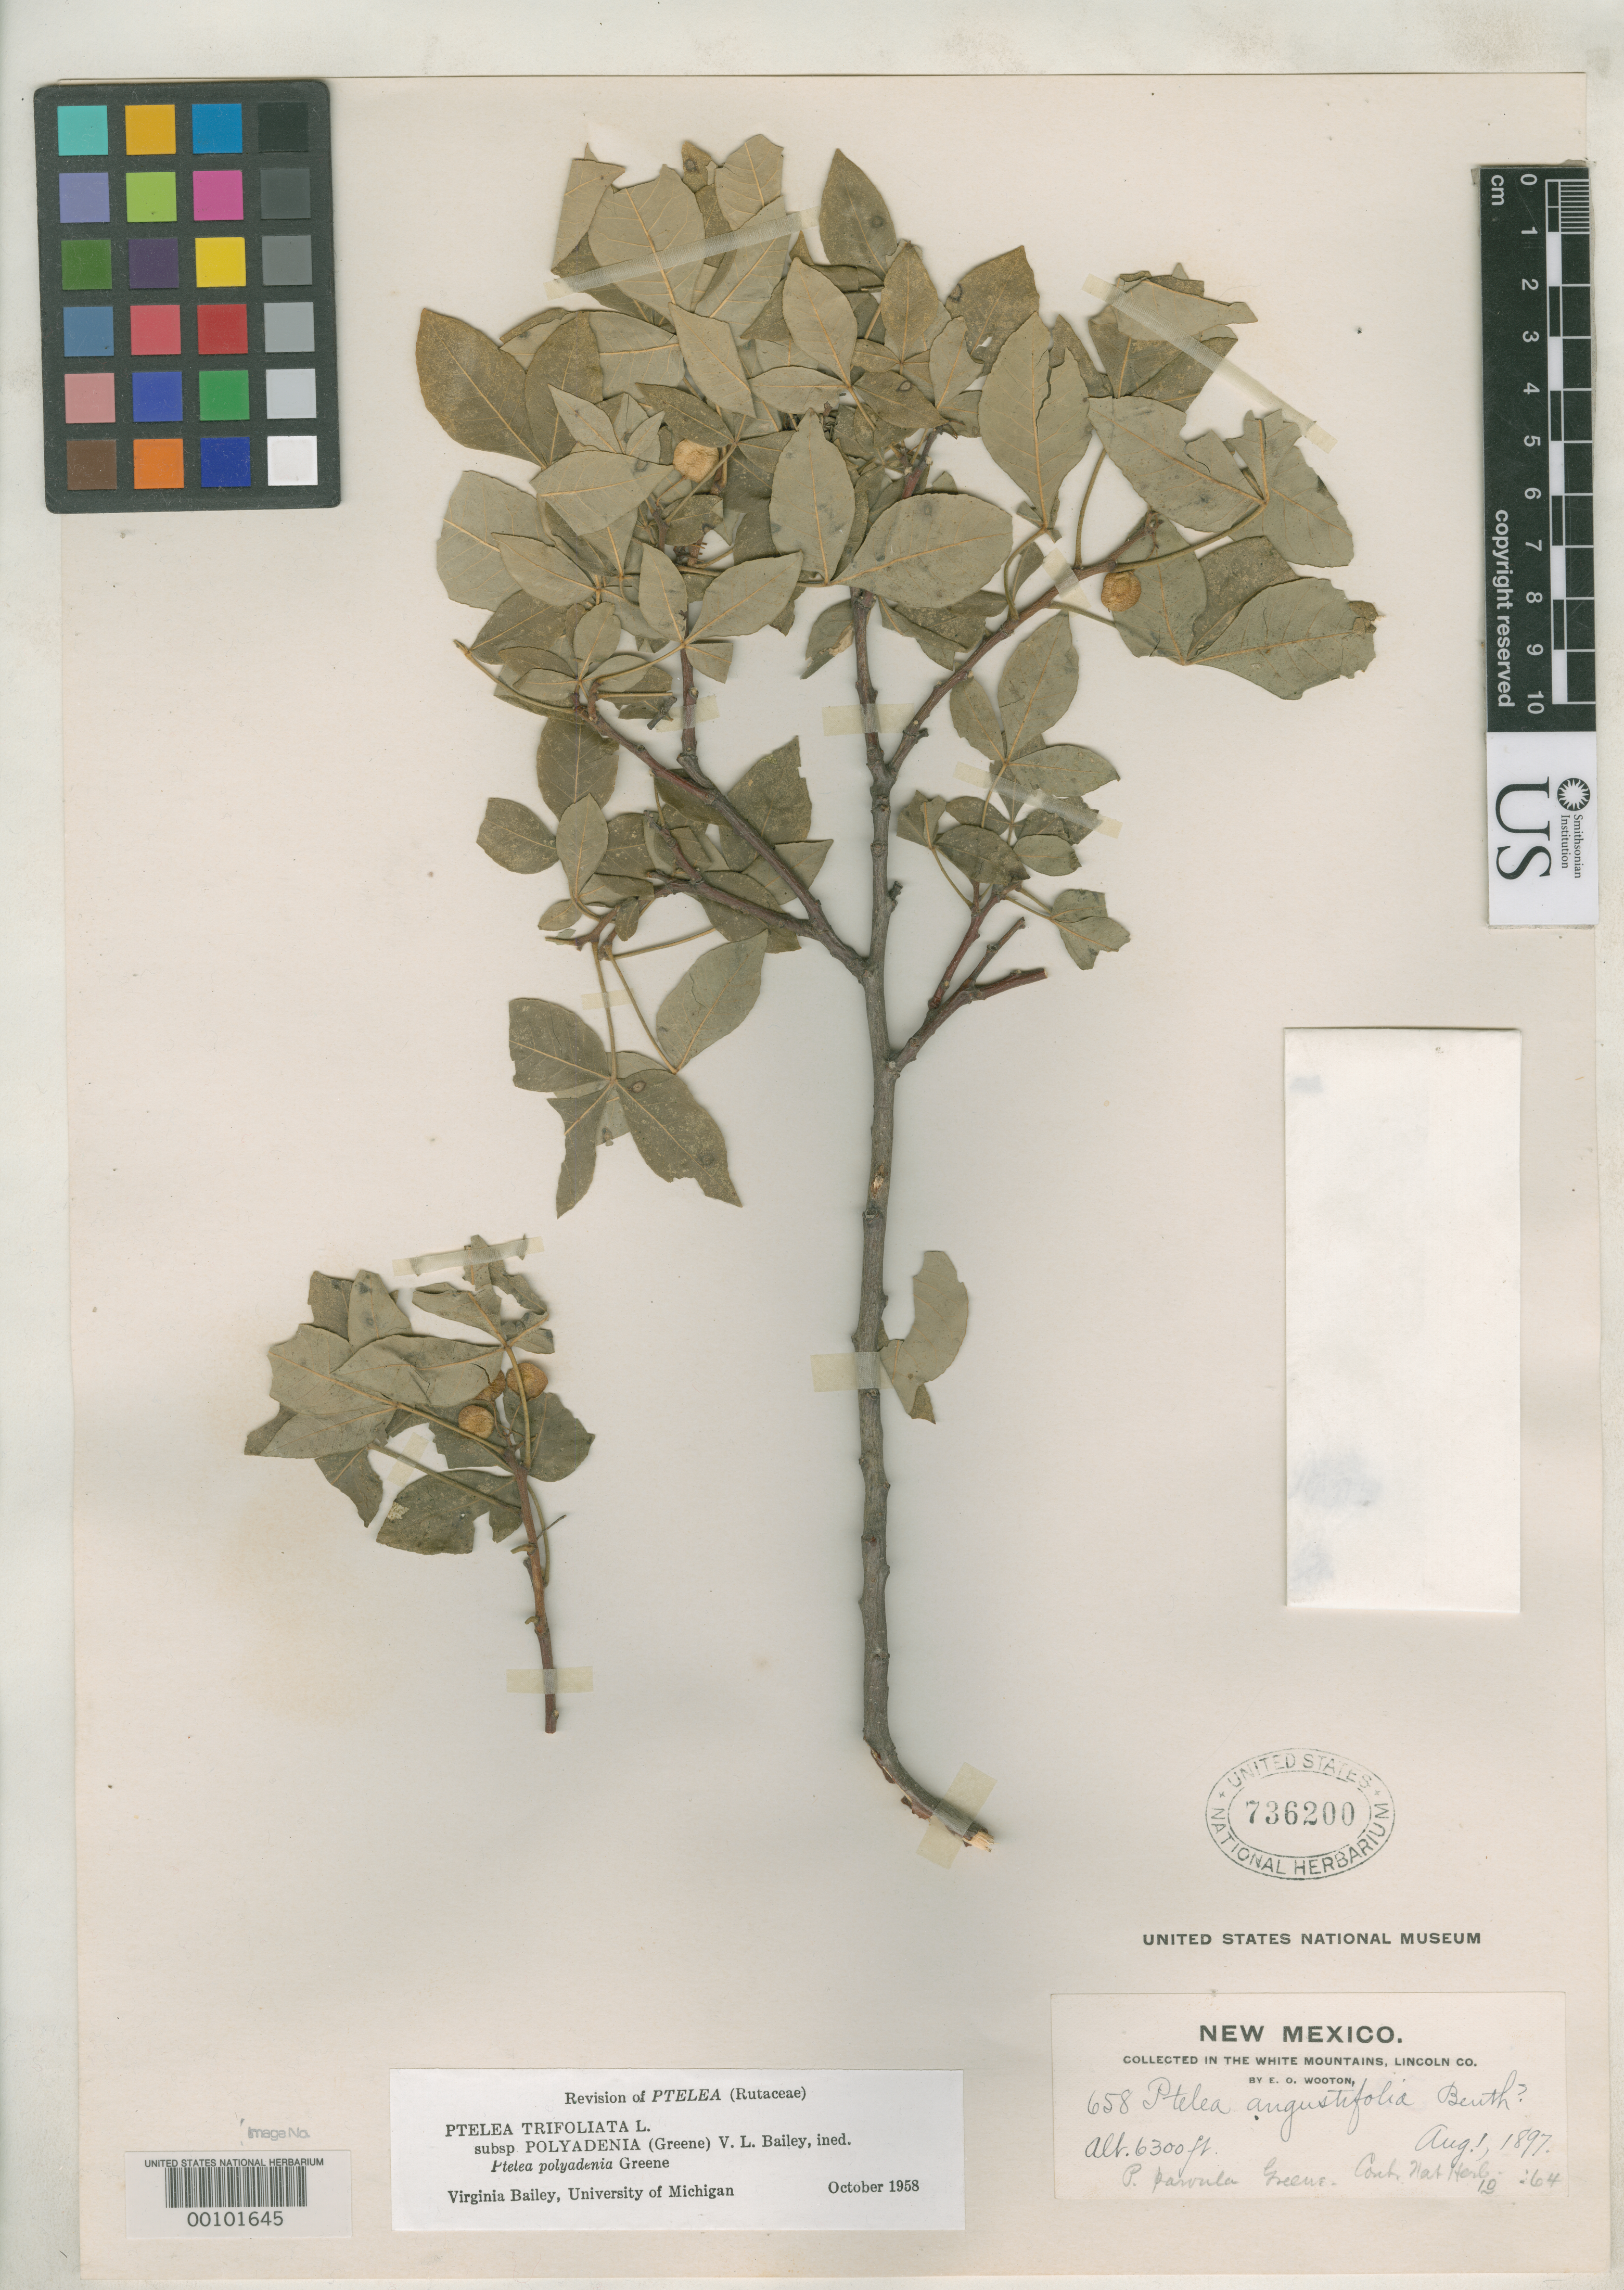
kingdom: Plantae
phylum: Tracheophyta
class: Magnoliopsida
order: Sapindales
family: Rutaceae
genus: Ptelea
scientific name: Ptelea parvula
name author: Greene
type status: Isotype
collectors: E. O. Wooton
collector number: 658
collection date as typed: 01 Aug 1897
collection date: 1897-08-01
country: United States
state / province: New Mexico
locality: Summit of the Sierra Blanca.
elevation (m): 1920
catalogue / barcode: US 736200